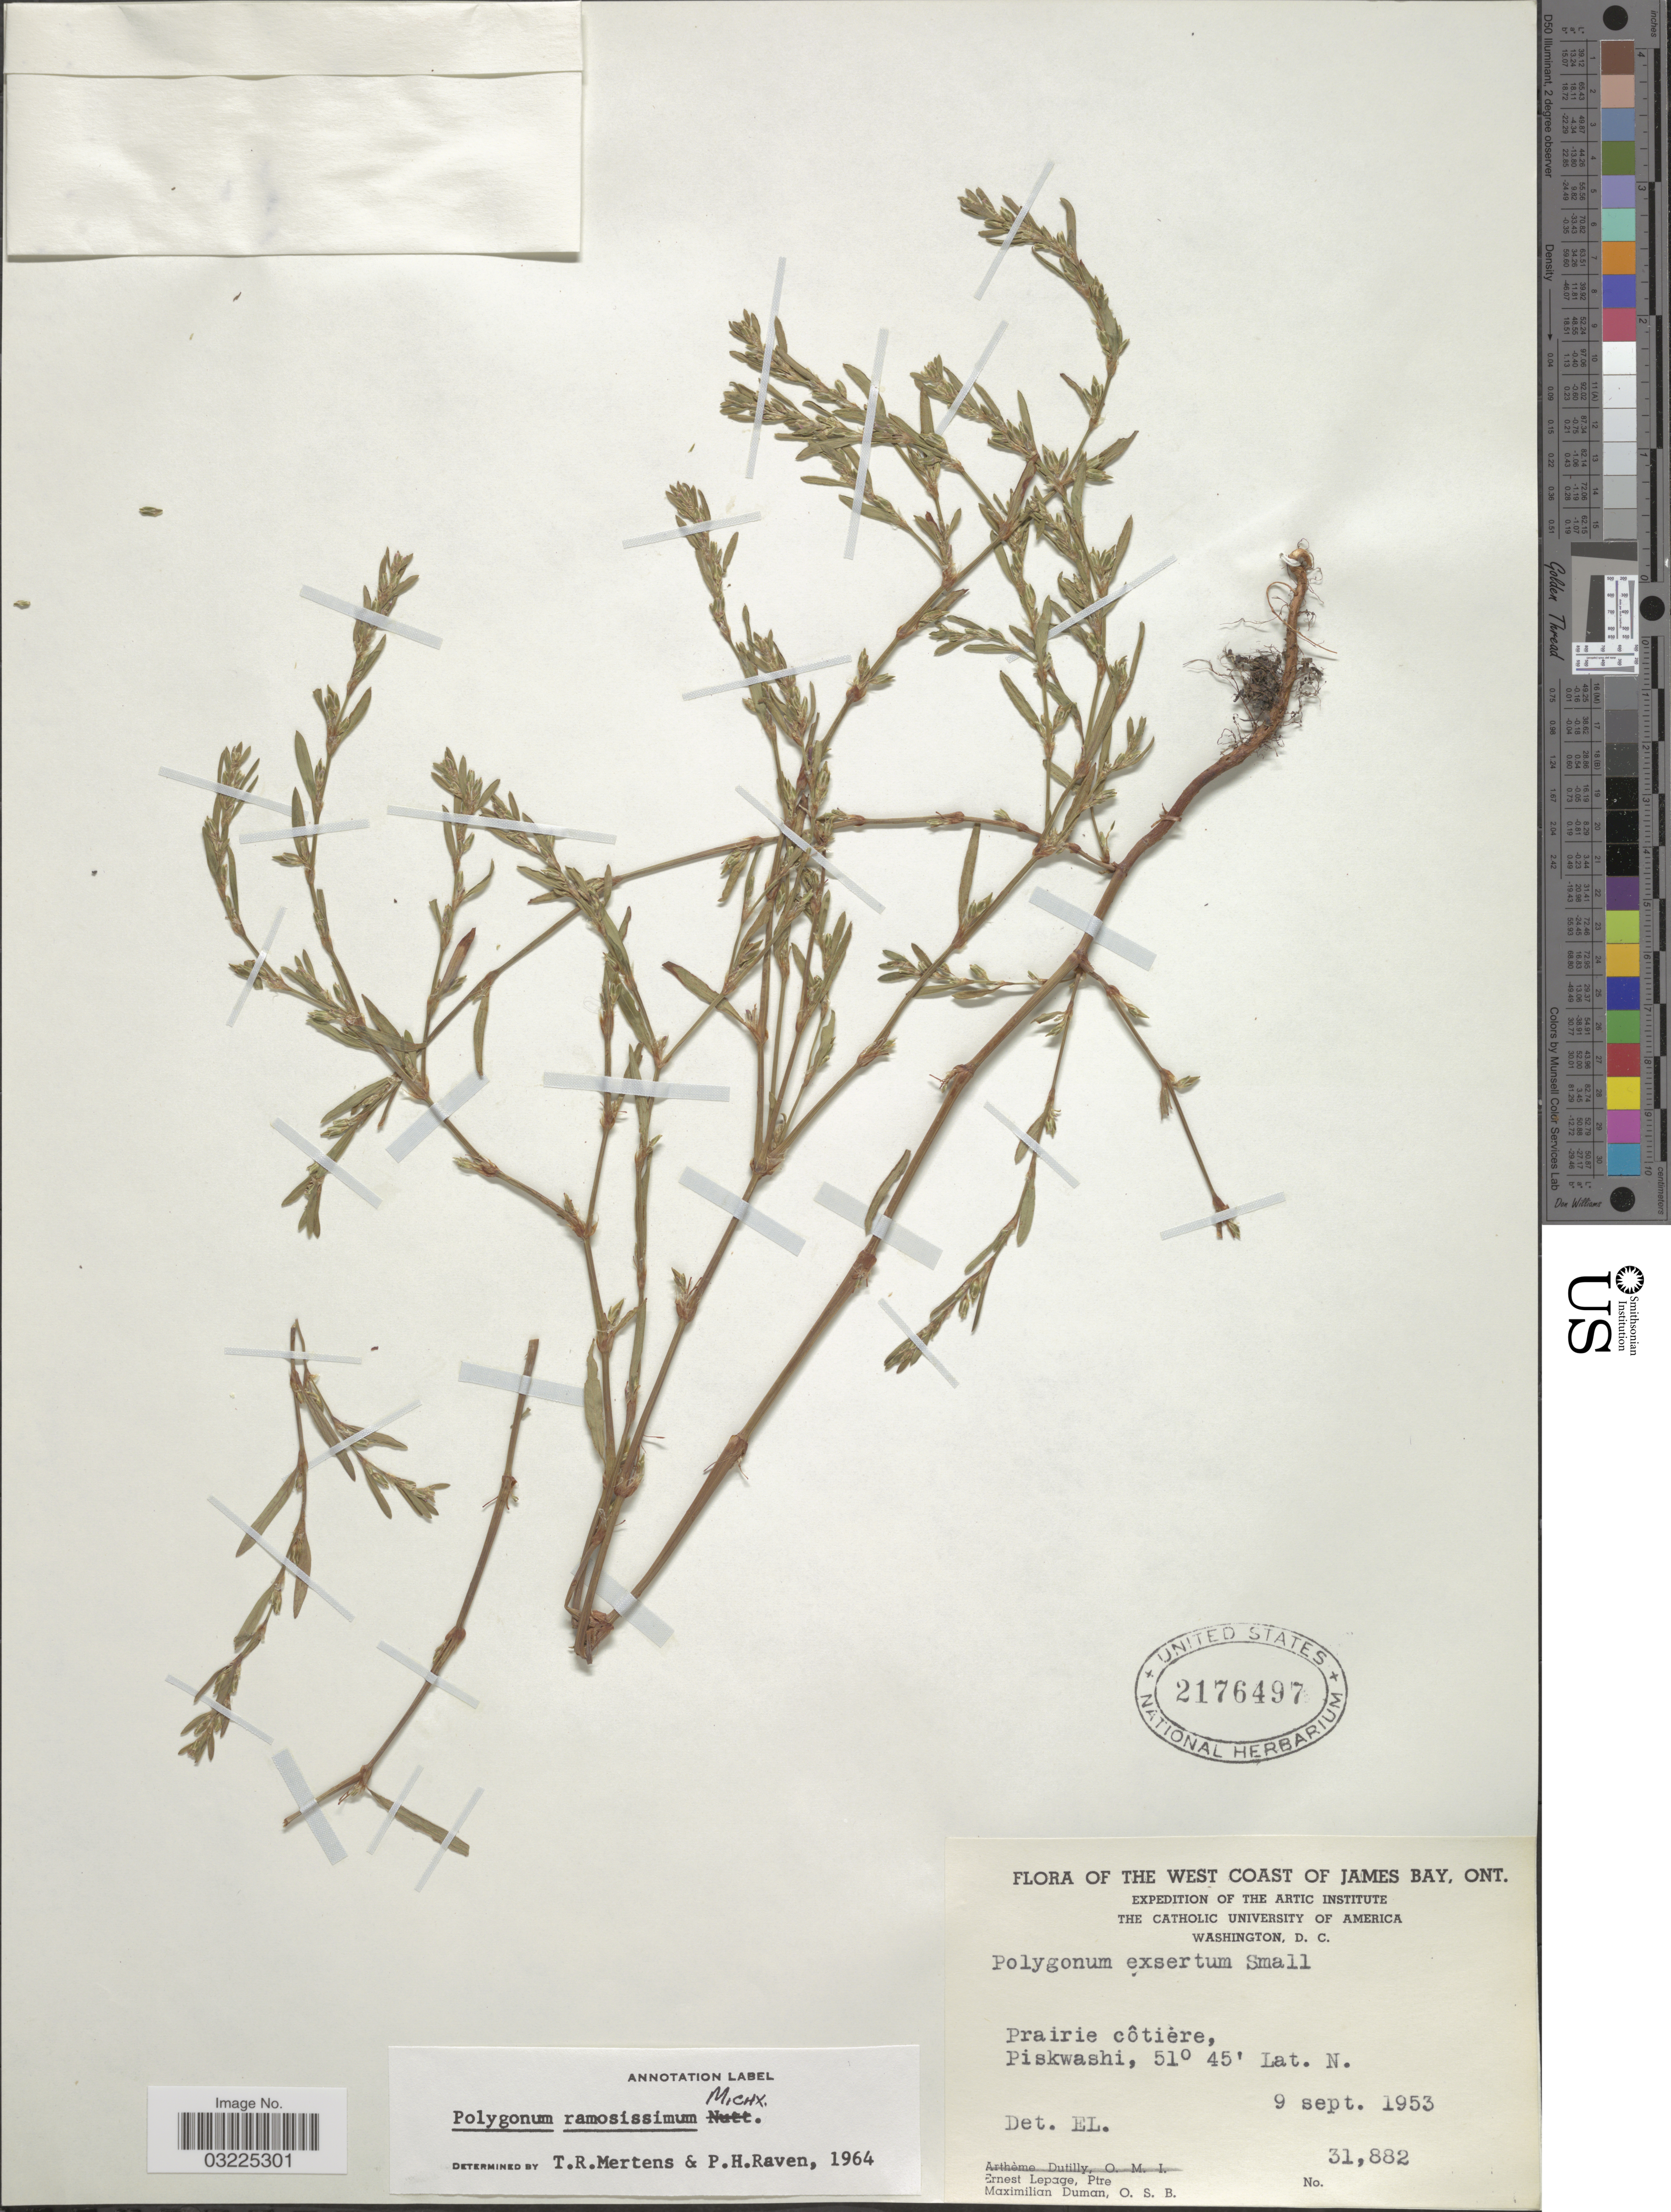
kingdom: Plantae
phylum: Tracheophyta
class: Magnoliopsida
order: Caryophyllales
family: Polygonaceae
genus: Polygonum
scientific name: Polygonum ramosissimum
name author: Michx.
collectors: E. Lepage & M. Duman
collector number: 31882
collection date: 1953-09-09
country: Canada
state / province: Ontario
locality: The West Coast of James Bay, Ont. Piskwashi.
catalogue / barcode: US 2176497